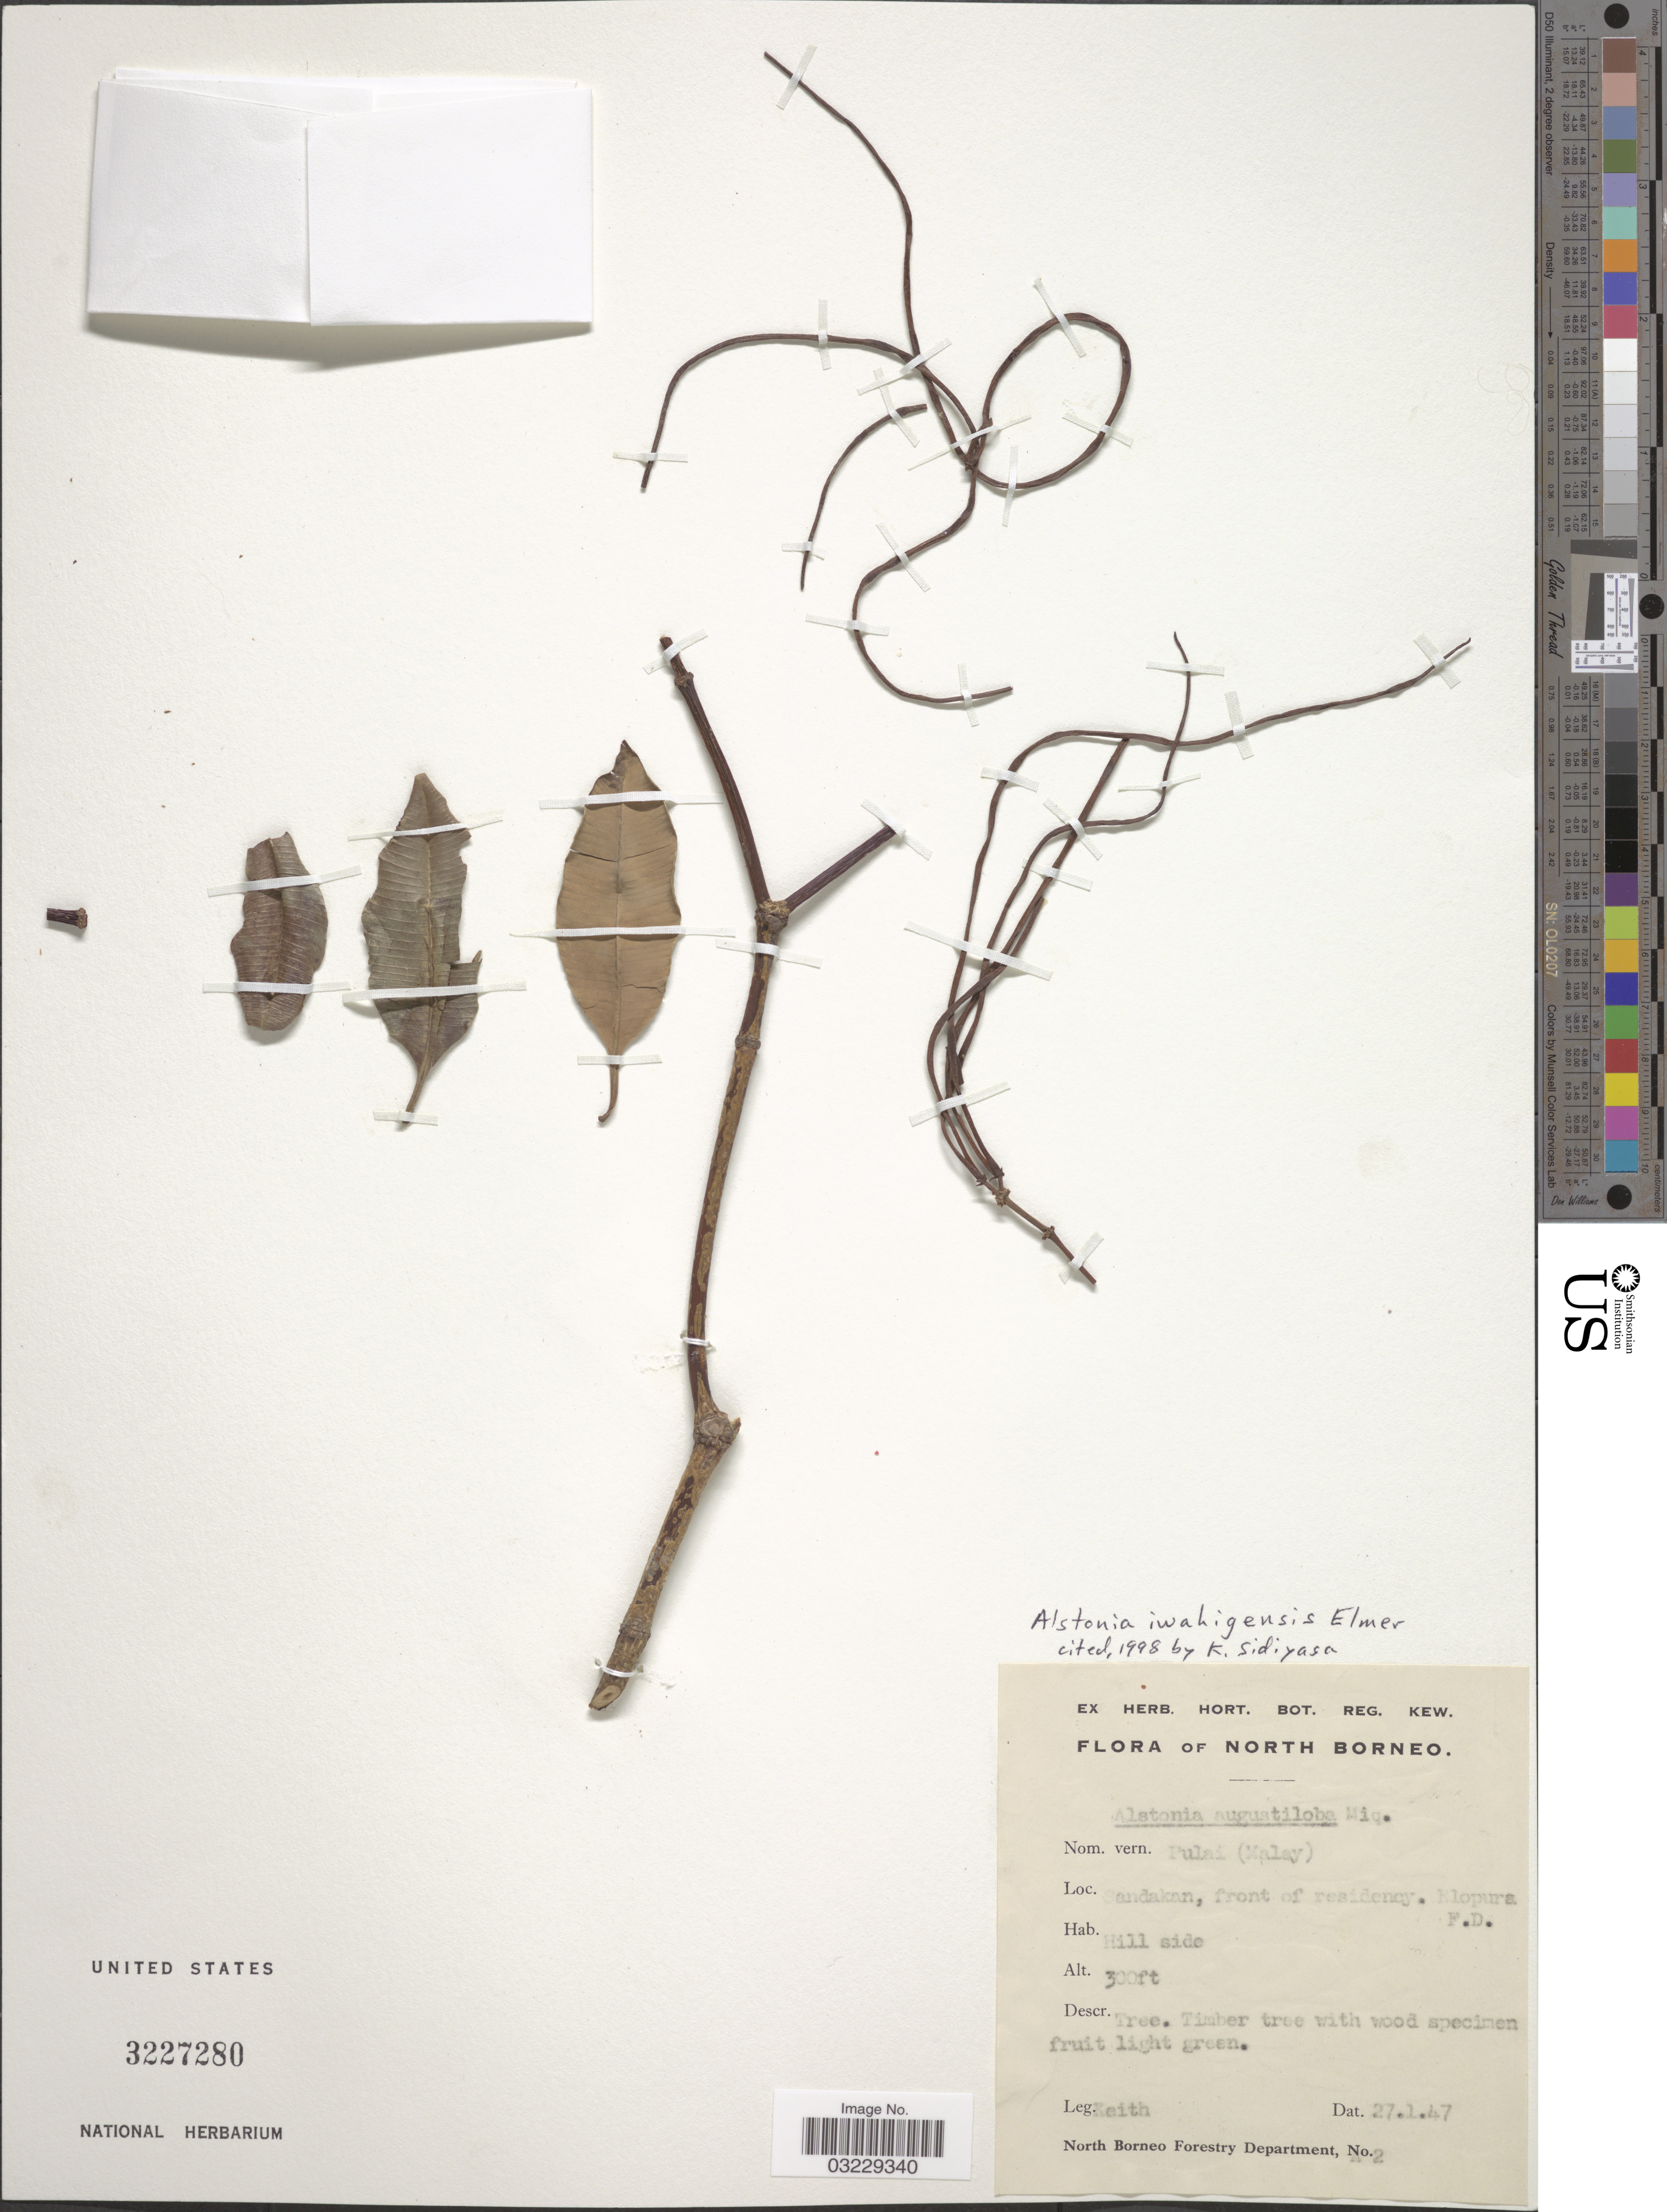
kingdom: Plantae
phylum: Tracheophyta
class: Magnoliopsida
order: Gentianales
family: Apocynaceae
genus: Alstonia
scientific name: Alstonia iwahigensis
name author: Elmer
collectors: -. Keith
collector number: A2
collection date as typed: Transcribed d/m/y: 27/1/47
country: Malaysia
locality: North Borneo. Sandakan, front of residency. Elopura F. D.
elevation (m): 91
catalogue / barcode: US 3227280